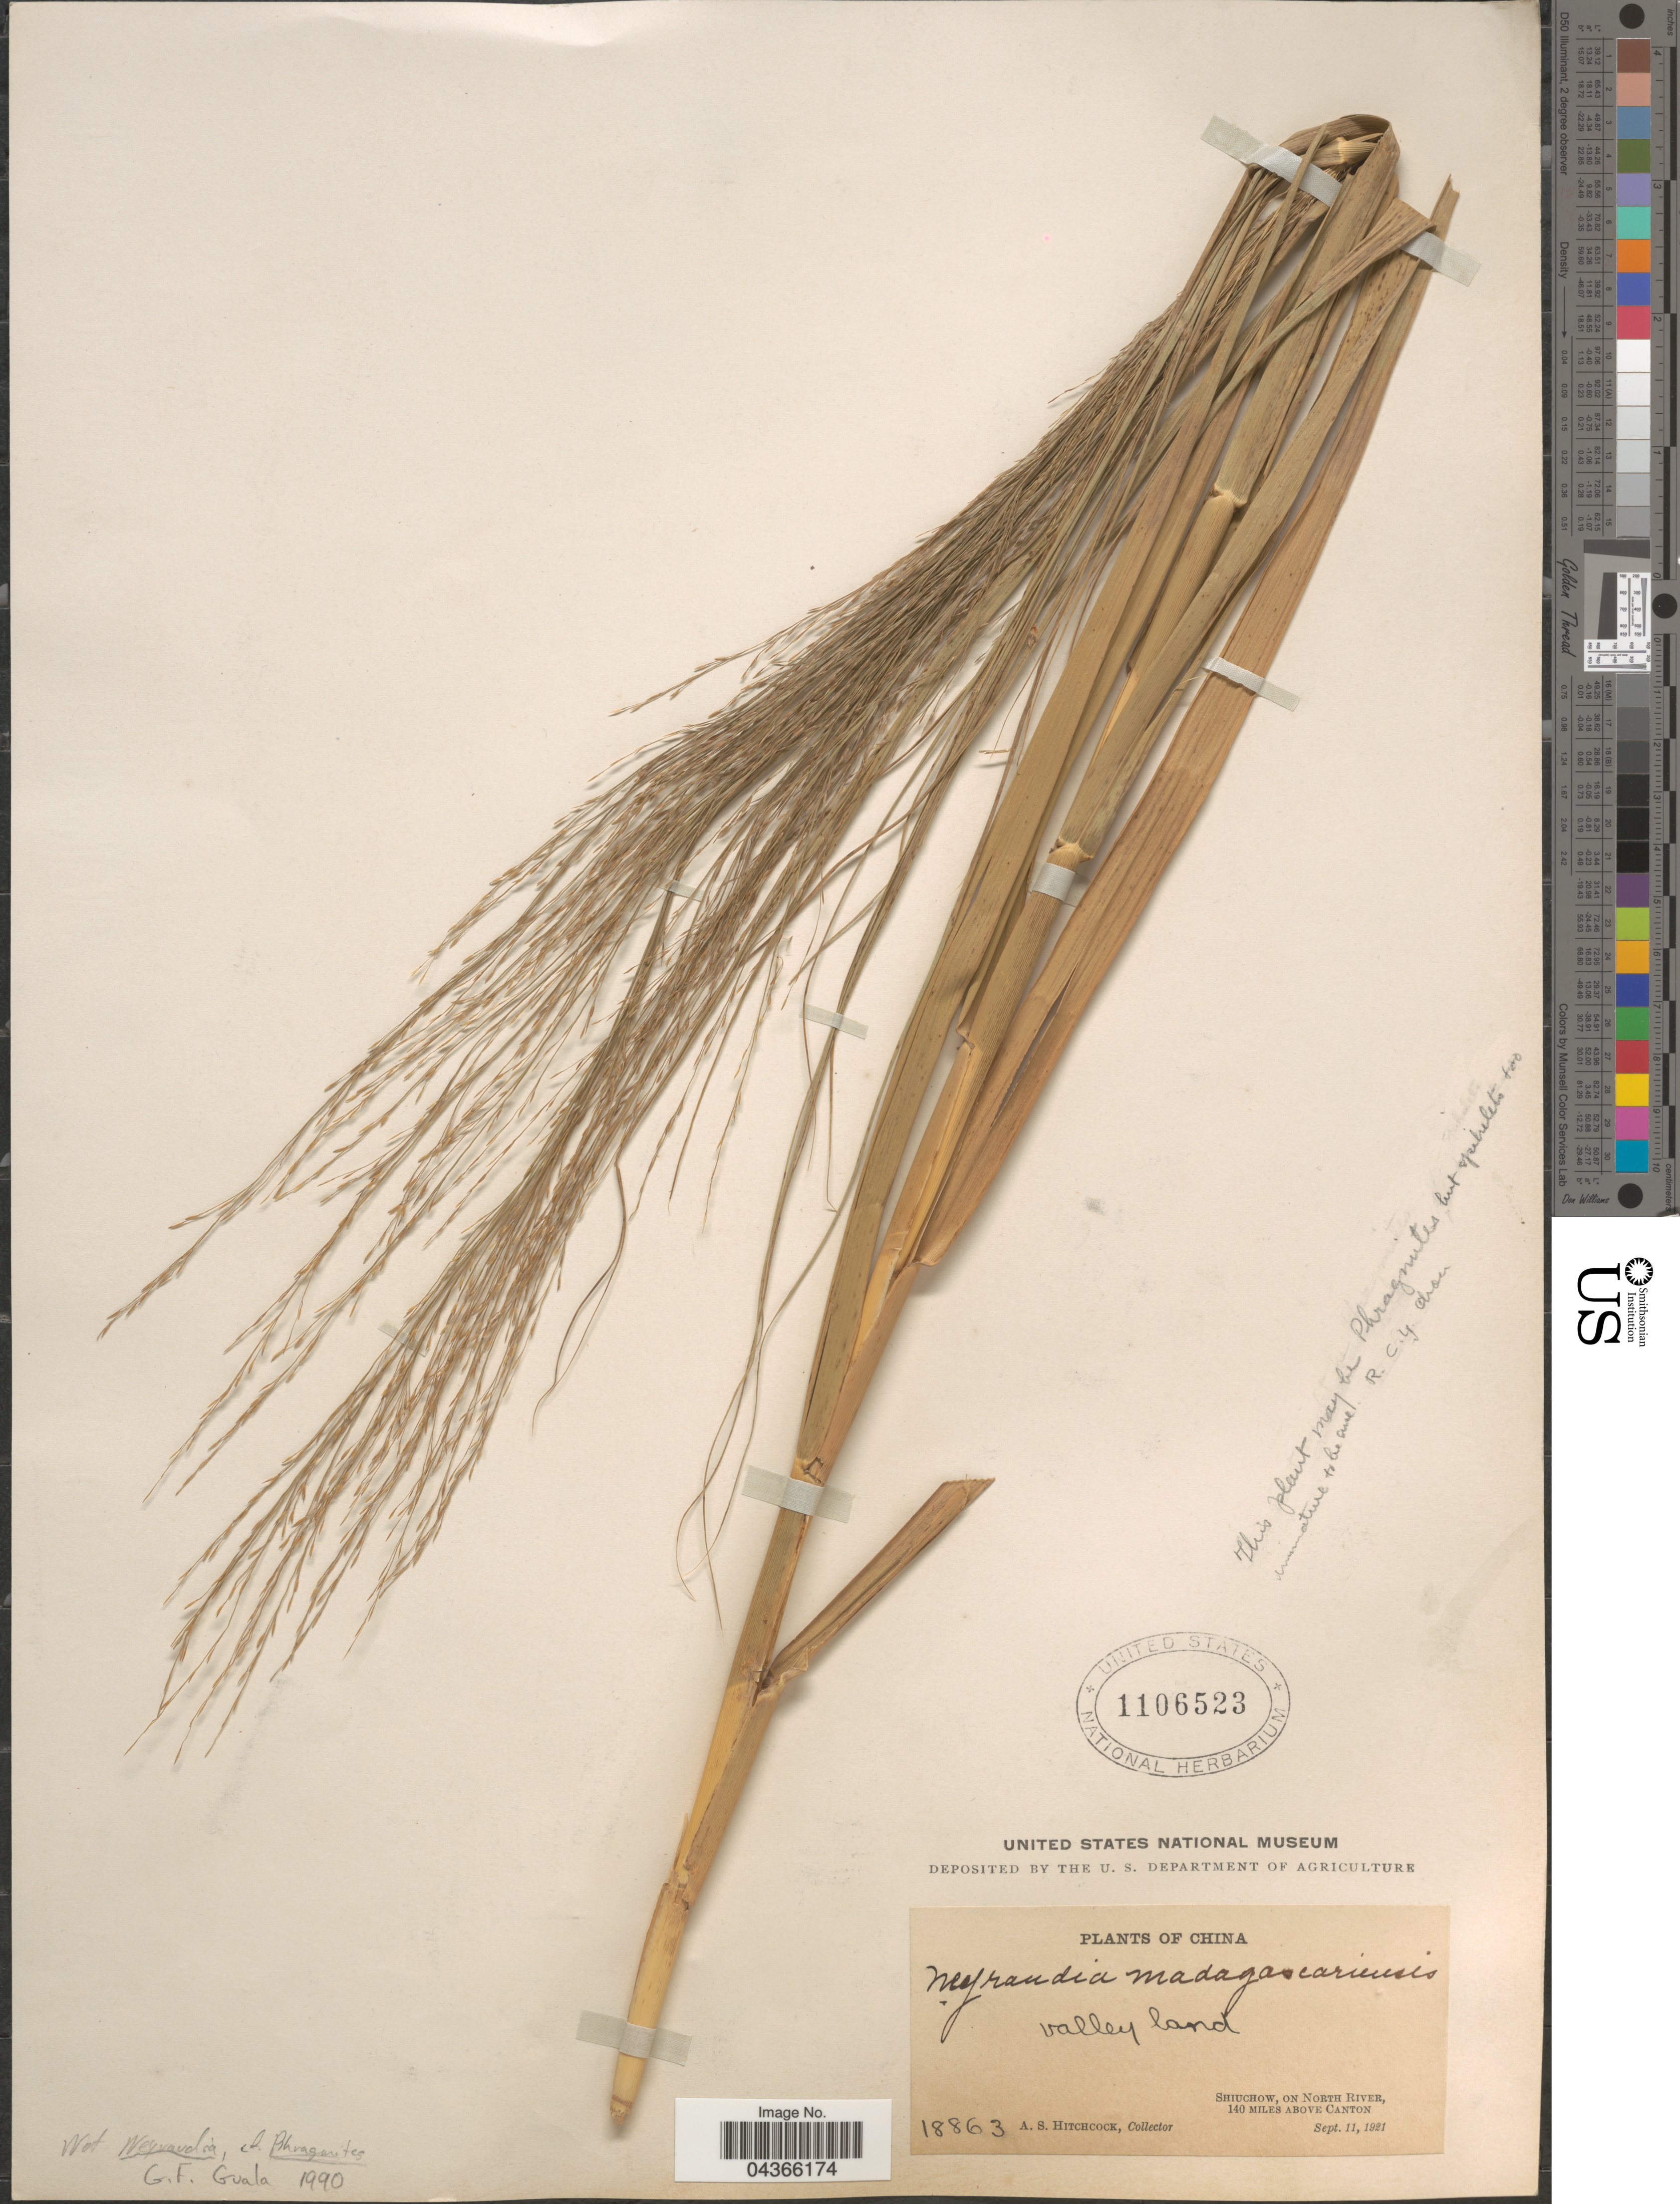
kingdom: Plantae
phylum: Tracheophyta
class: Liliopsida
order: Poales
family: Poaceae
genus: Neyraudia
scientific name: Neyraudia reynaudiana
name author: (Kunth) Keng ex Hitchc.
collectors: A. S. Hitchcock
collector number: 18863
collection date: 1921-09-11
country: China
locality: Shiuchow, on North River, 140 miles above Canton.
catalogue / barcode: US 1106523